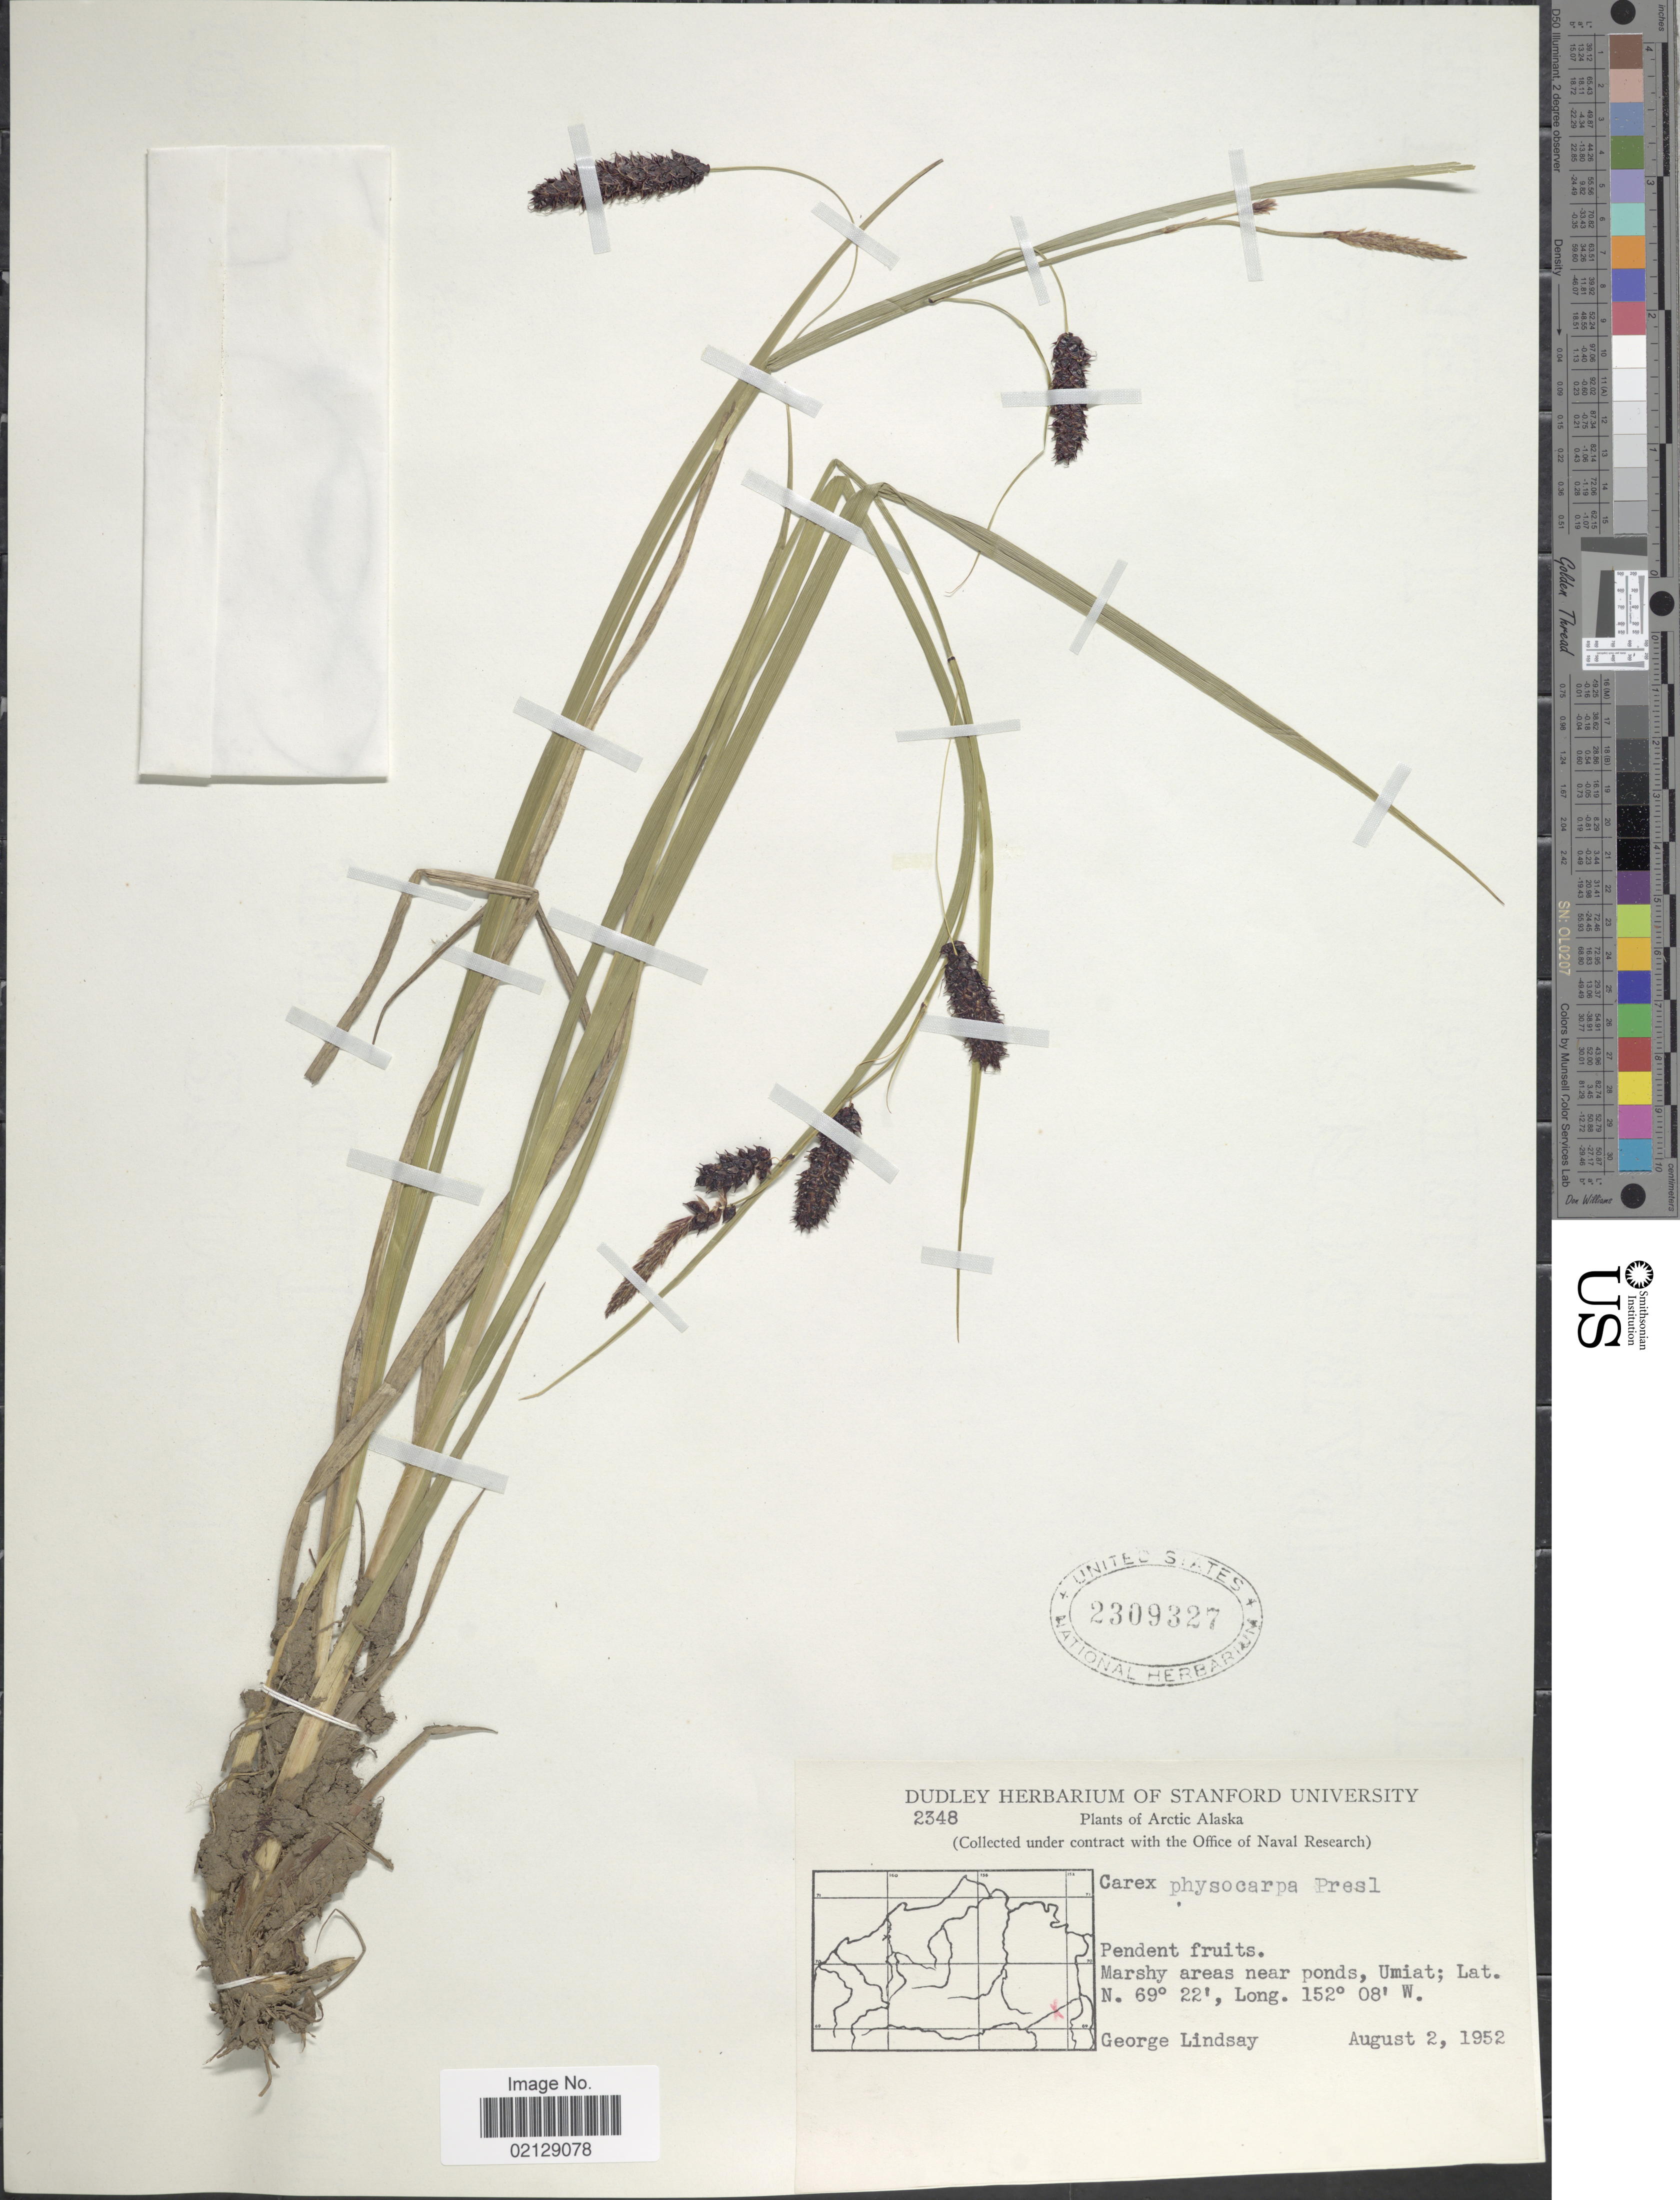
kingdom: Plantae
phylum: Tracheophyta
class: Liliopsida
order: Poales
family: Cyperaceae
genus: Carex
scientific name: Carex saxatilis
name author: L.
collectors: G. Lindsay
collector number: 2348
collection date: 1952-08-02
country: United States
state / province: Alaska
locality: Arctic Alaska, Marshy areas near ponds, Umiat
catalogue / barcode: US 2309327